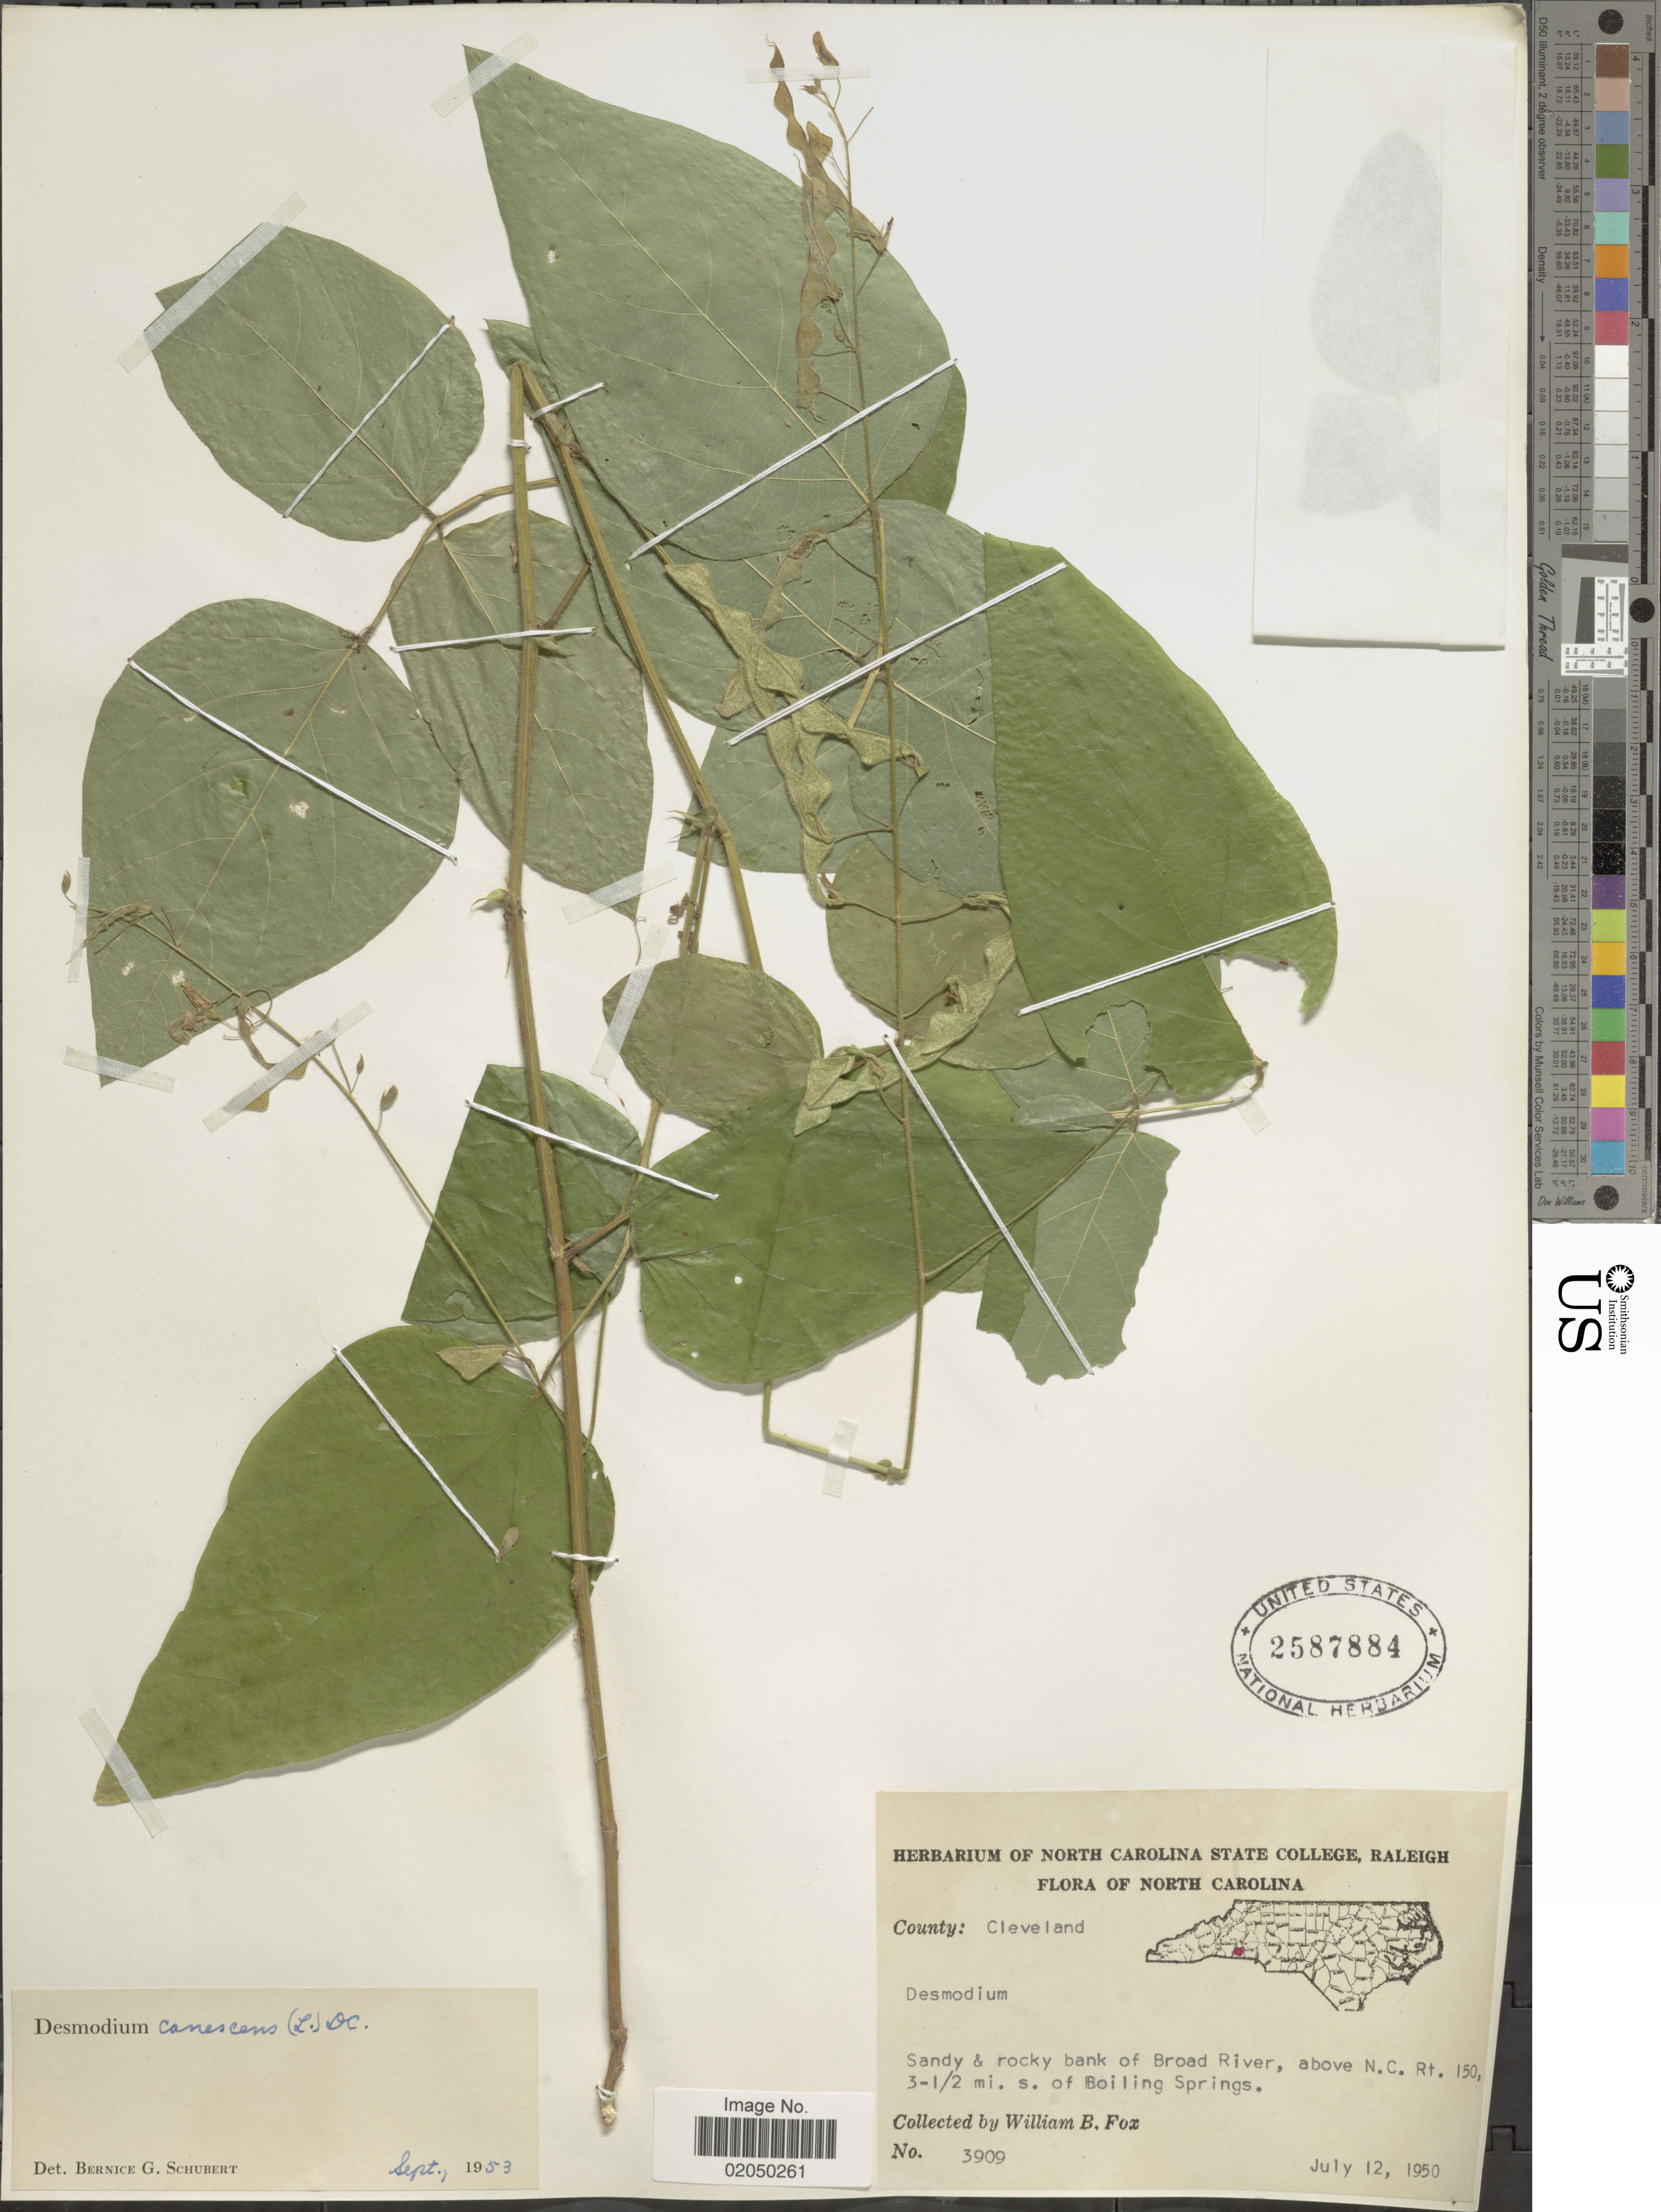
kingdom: Plantae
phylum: Tracheophyta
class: Magnoliopsida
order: Fabales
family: Fabaceae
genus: Desmodium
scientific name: Desmodium canescens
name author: (L.) DC.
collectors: W. B. Fox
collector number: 3909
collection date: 1950-07-12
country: United States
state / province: North Carolina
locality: County; Cleveland, Sandy & rocky bank of Broad River, above N.C. Rt. 150, 3-1/2 mi. s. of Boiling Springs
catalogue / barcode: US 2587884